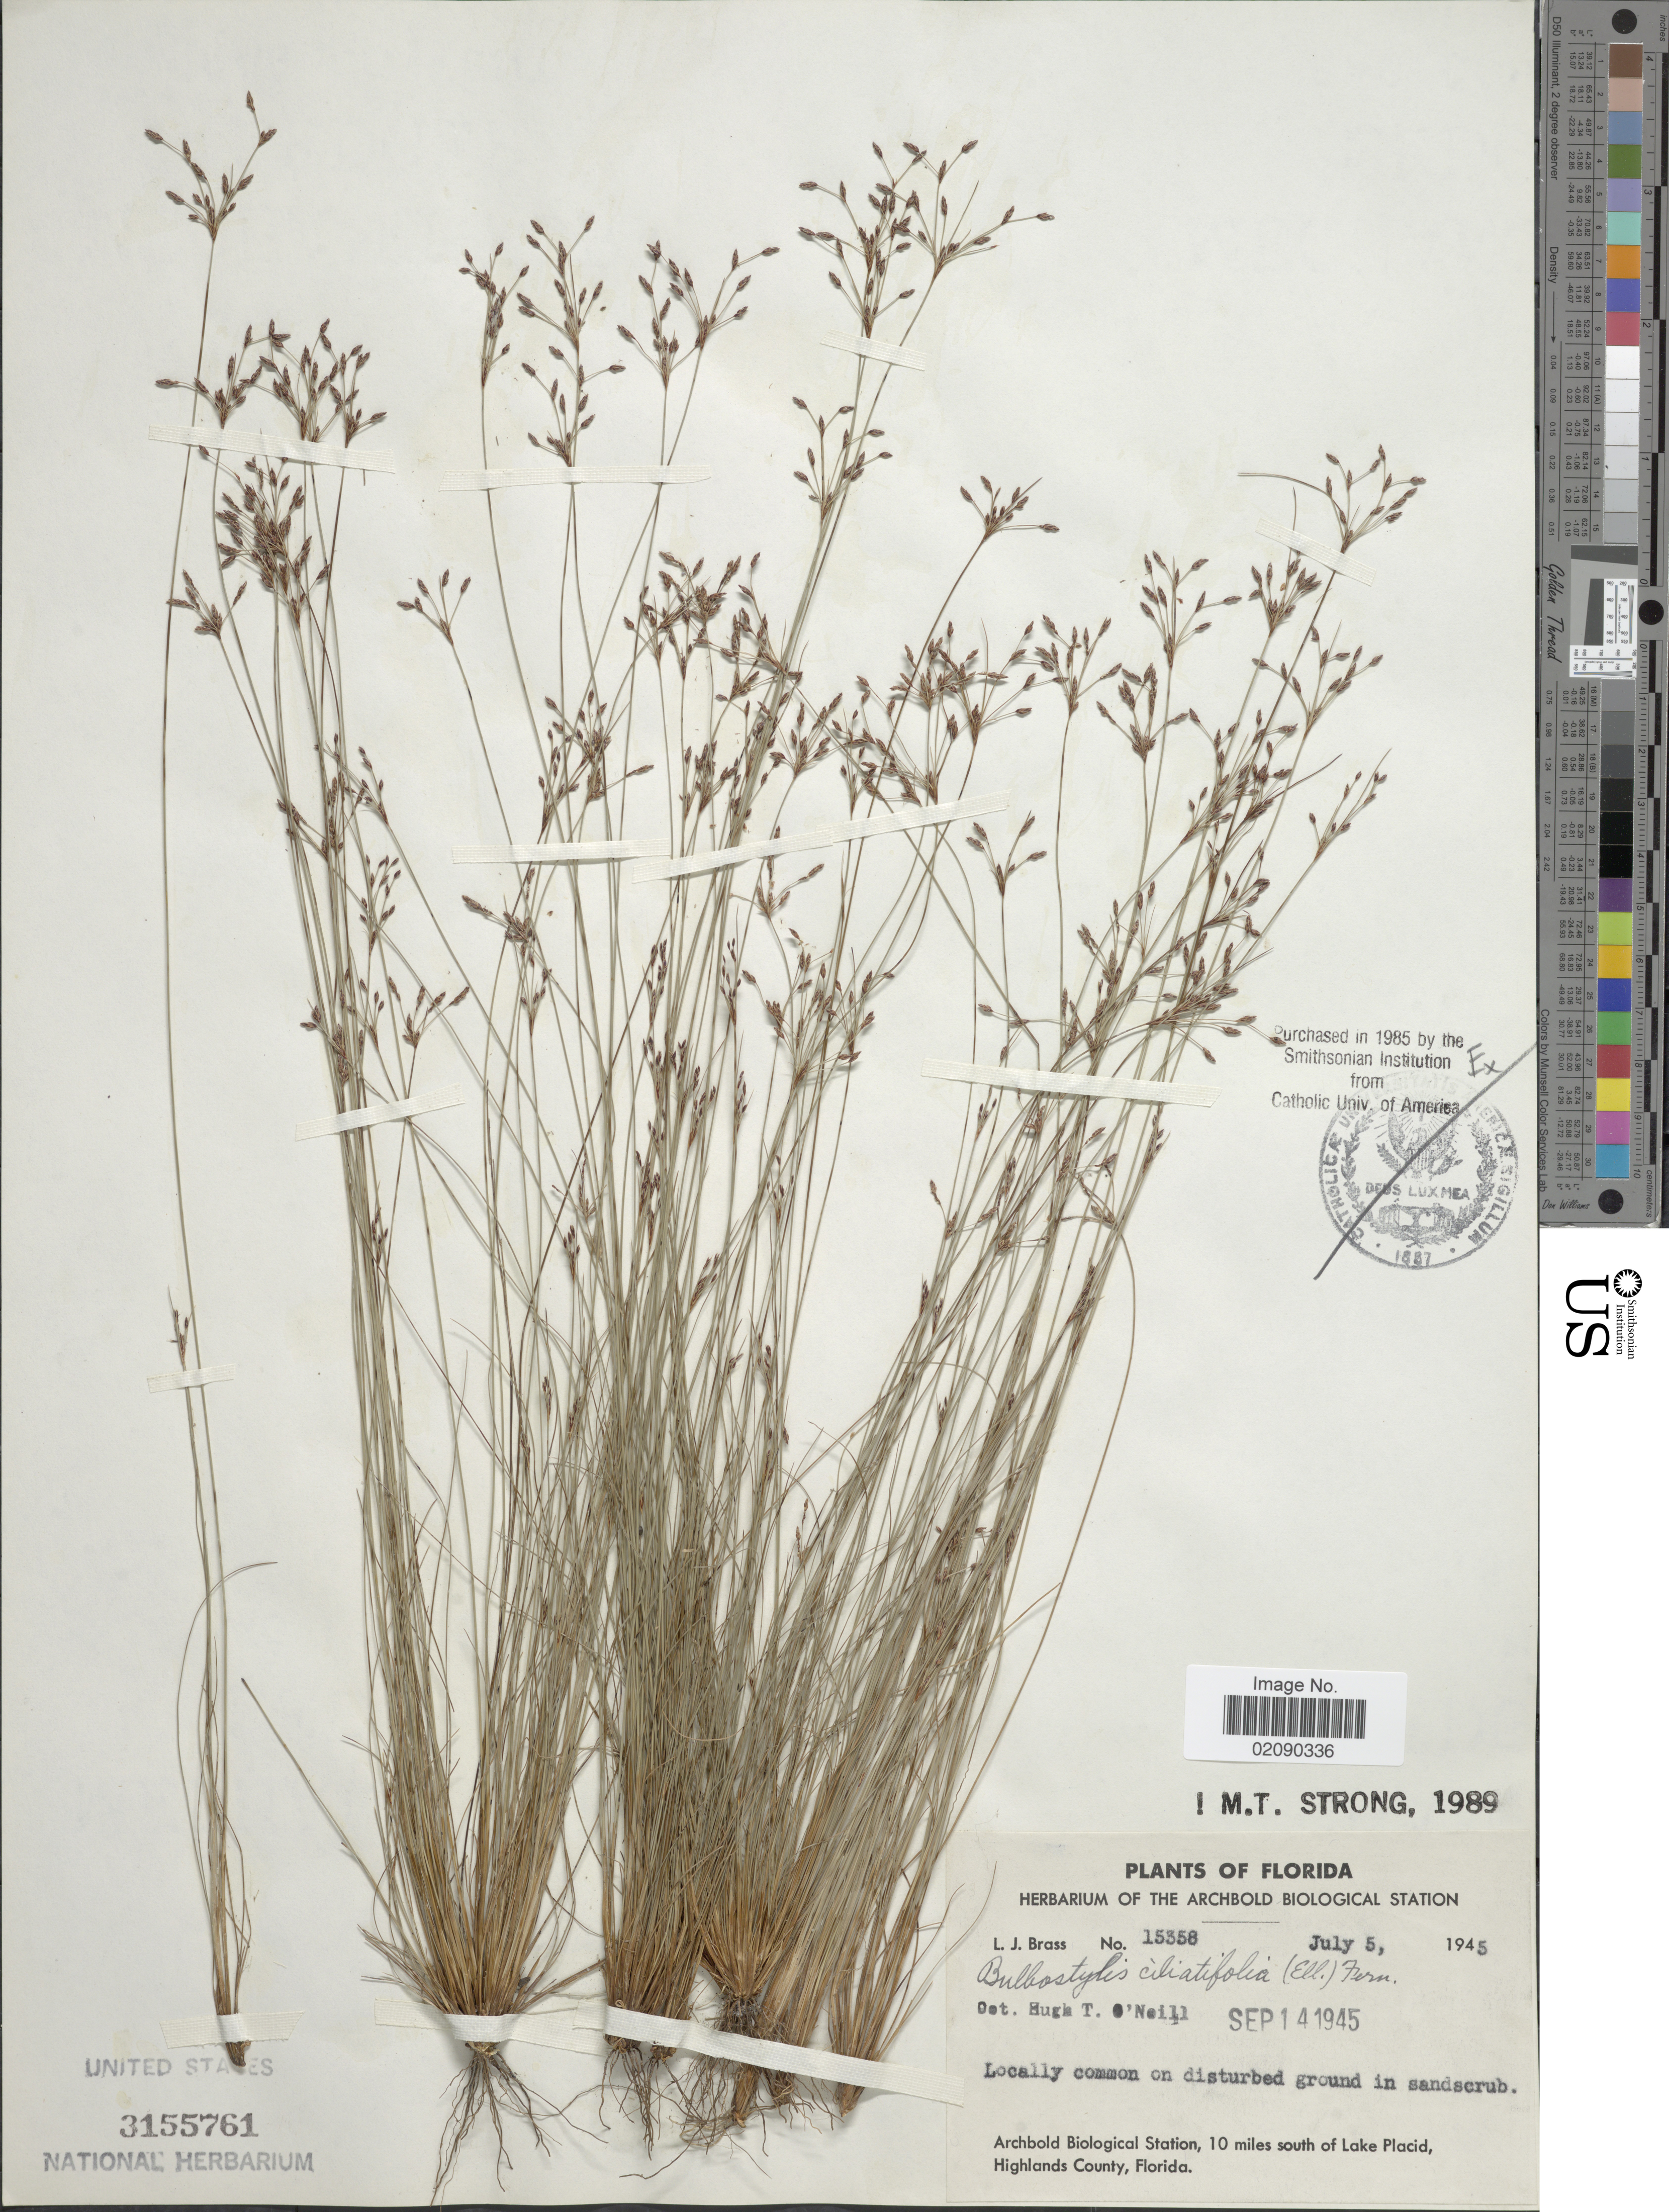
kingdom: Plantae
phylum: Tracheophyta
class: Liliopsida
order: Poales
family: Cyperaceae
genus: Bulbostylis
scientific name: Bulbostylis ciliatifolia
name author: (Elliott) Fernald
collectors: L. J. Brass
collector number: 15358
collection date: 1945-07-05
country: United States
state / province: Florida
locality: Archbold Biological Station, 10 miles south of Lake Placid, Highlands County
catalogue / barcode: US 3155761